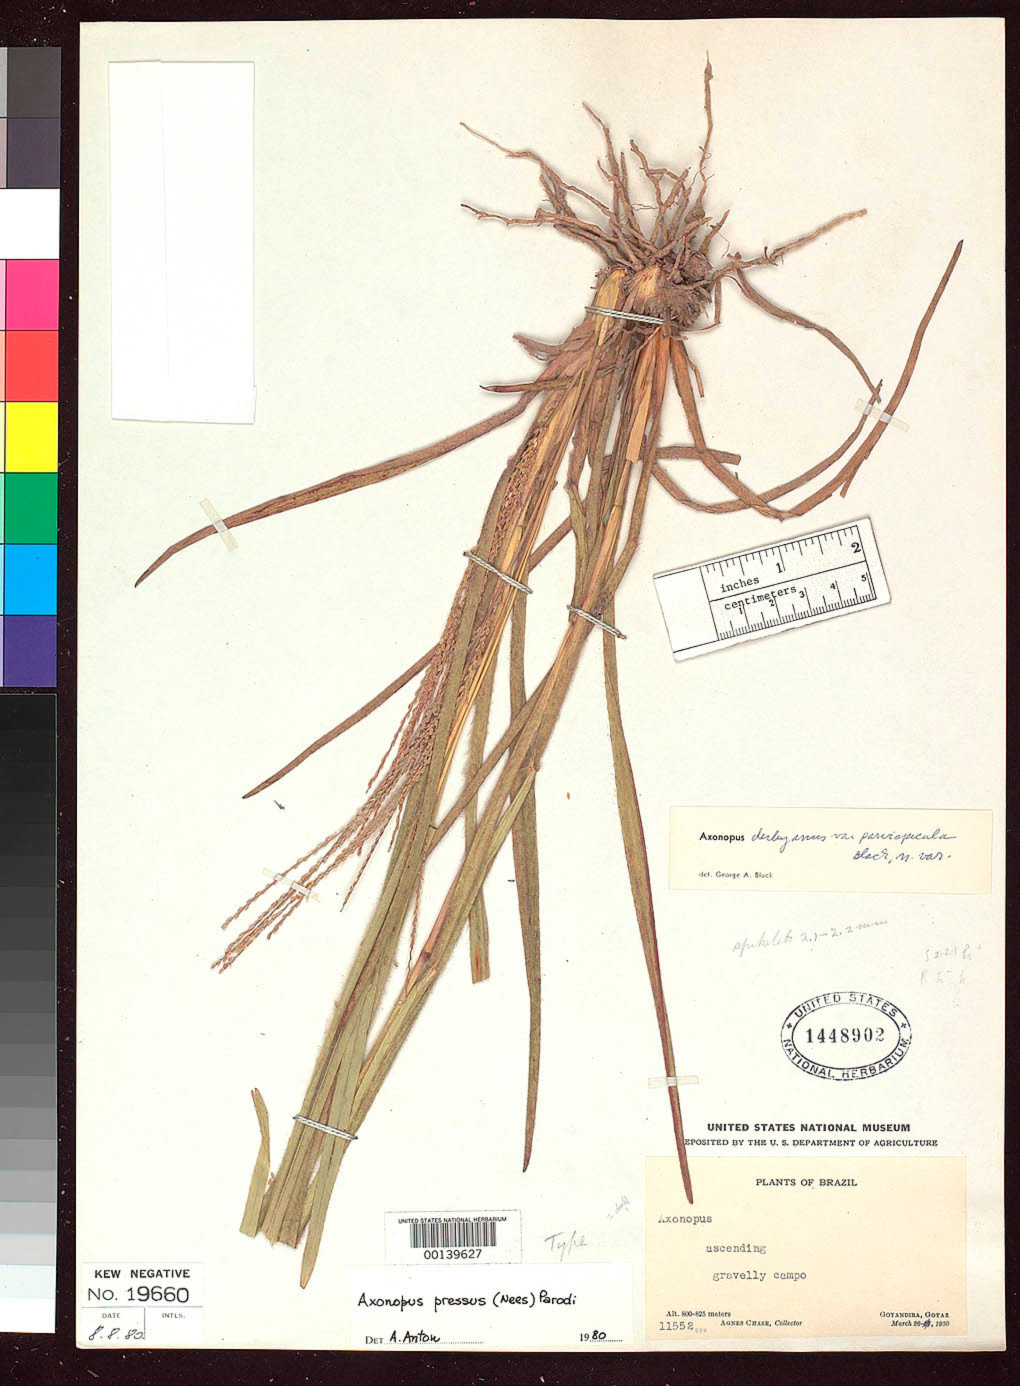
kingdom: Plantae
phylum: Tracheophyta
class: Liliopsida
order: Poales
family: Poaceae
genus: Axonopus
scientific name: Axonopus derbyanus var. parvispicula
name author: G.A. Black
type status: Holotype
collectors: A. Chase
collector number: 11552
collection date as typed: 26 Mar 1930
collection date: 1930-03-26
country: Brazil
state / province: Goiás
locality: Goiandira.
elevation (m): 800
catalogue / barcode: US 1448902